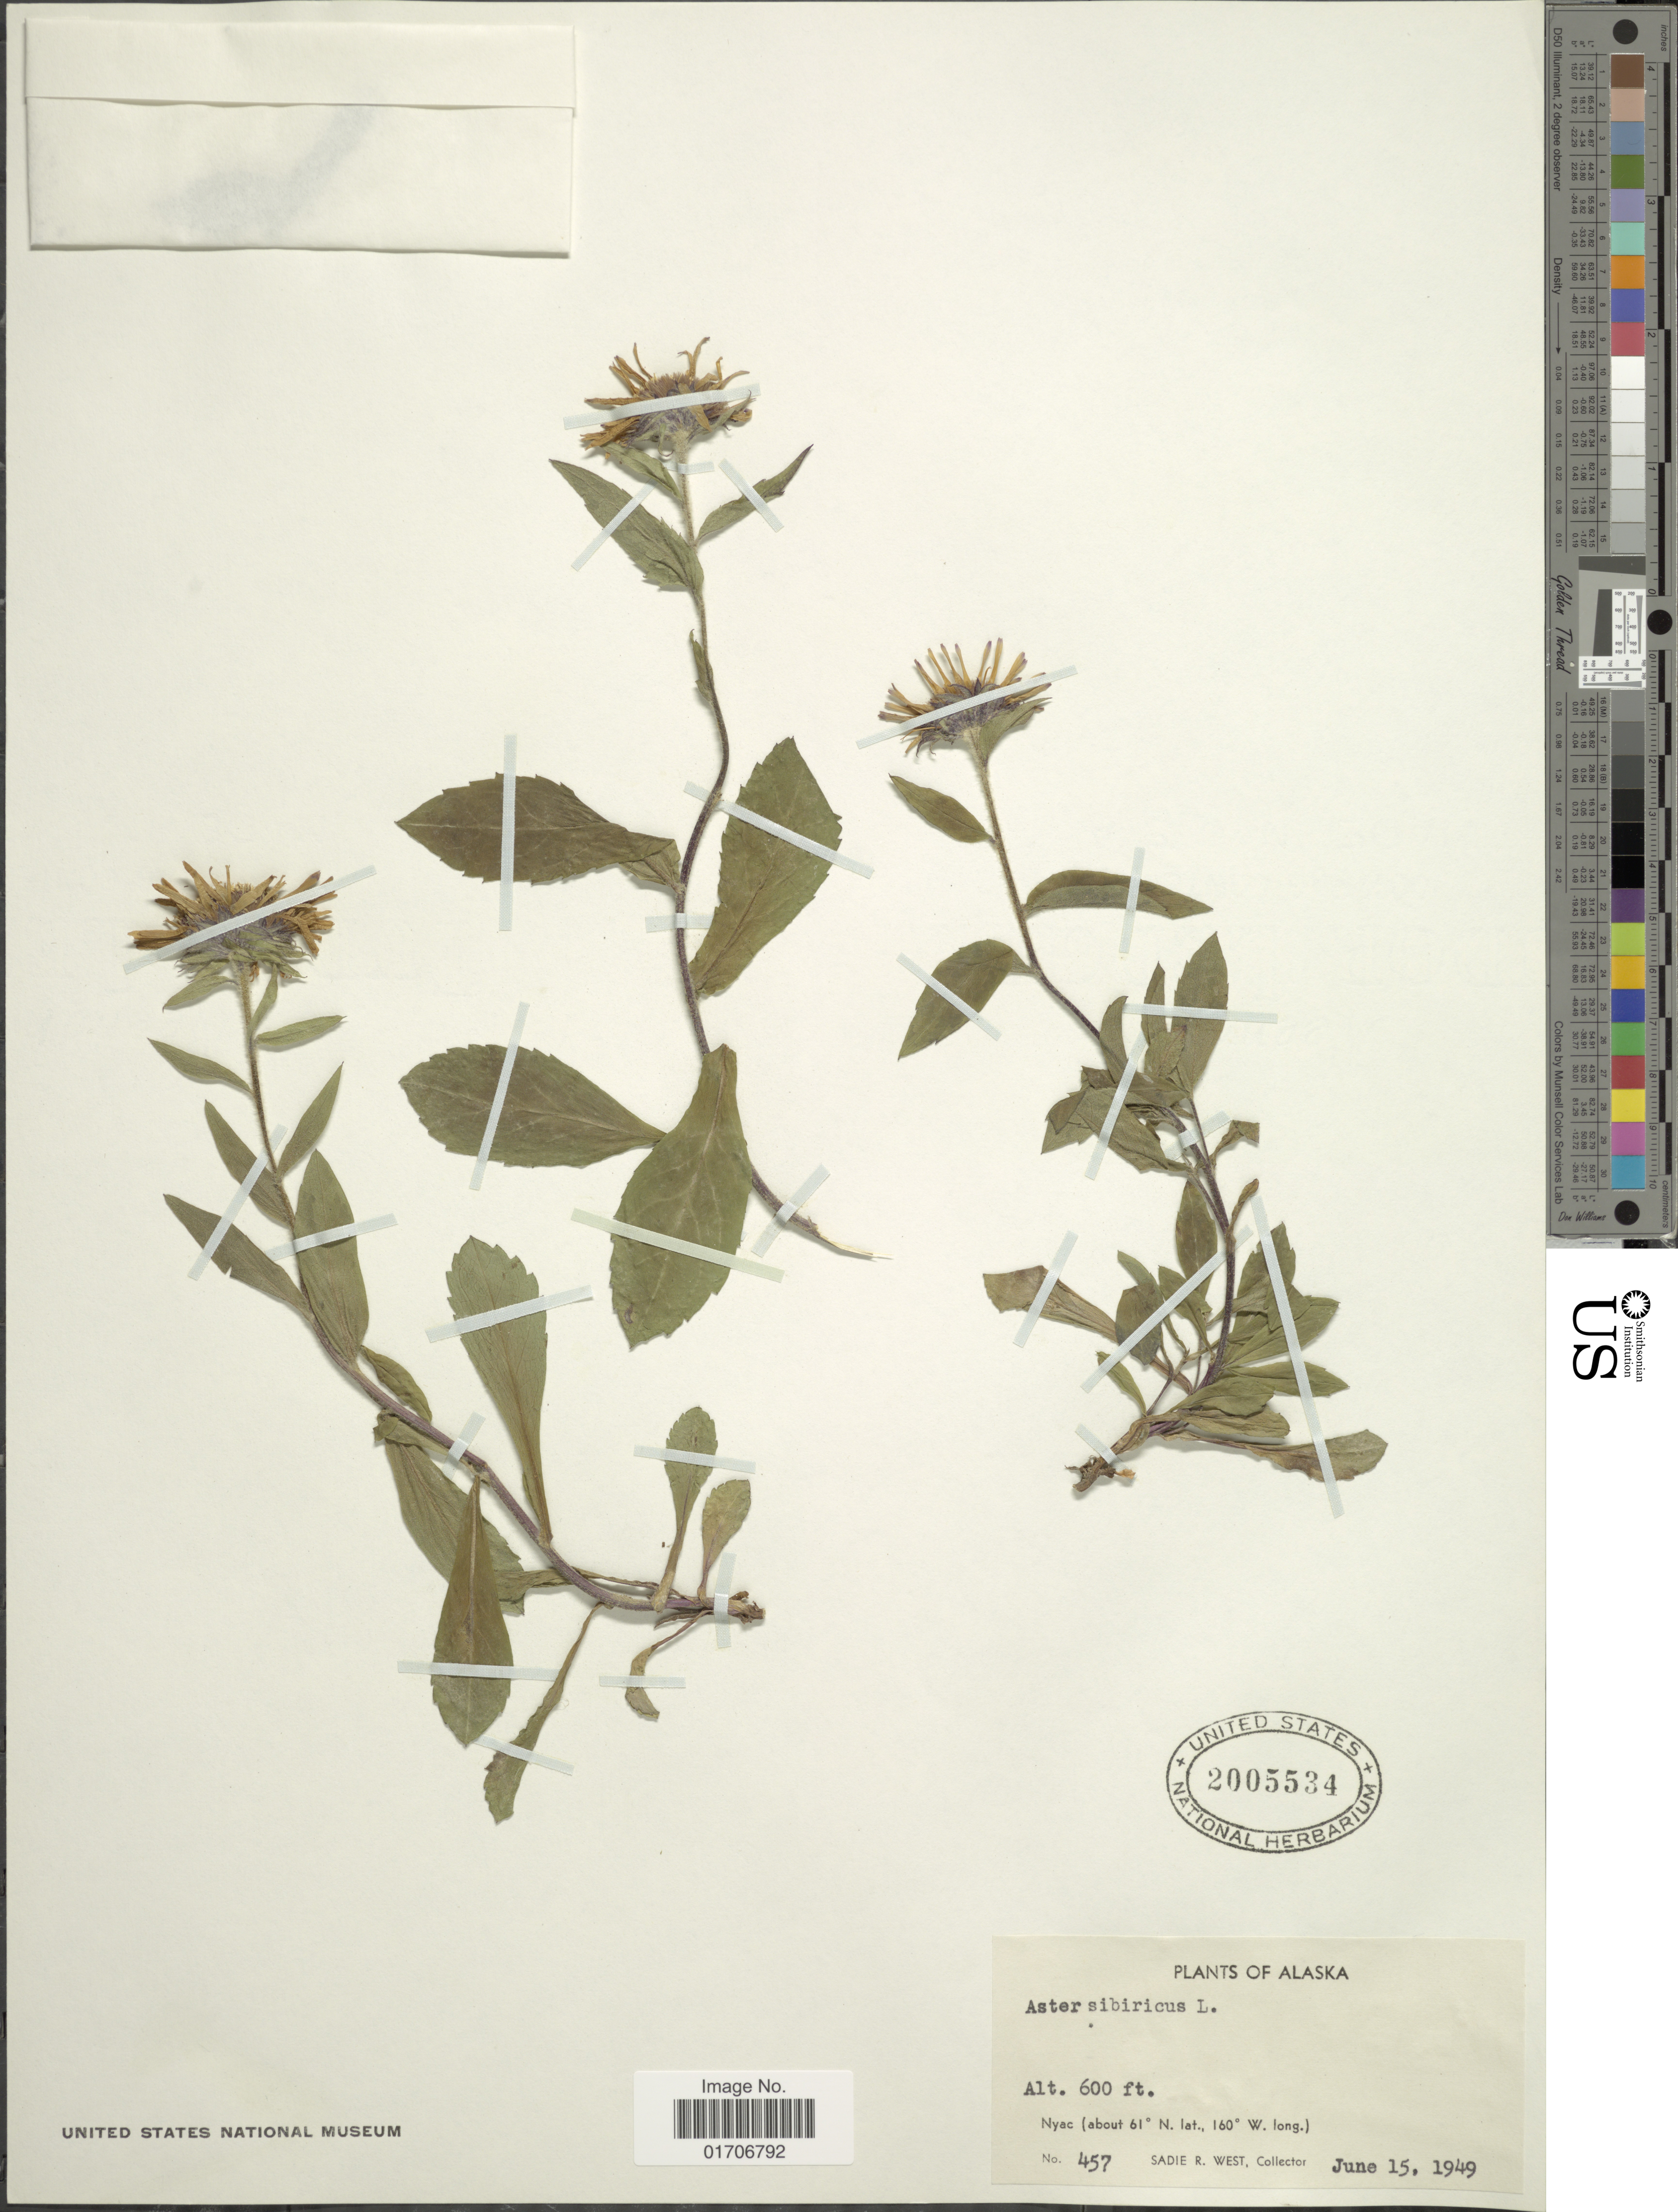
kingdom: Plantae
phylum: Tracheophyta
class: Magnoliopsida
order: Asterales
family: Asteraceae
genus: Eurybia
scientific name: Eurybia sibirica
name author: (L.) G.L. Nesom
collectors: S. R. West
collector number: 457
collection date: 1949-06-15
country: United States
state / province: Alaska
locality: Nyac.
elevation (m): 183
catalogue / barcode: US 2005534